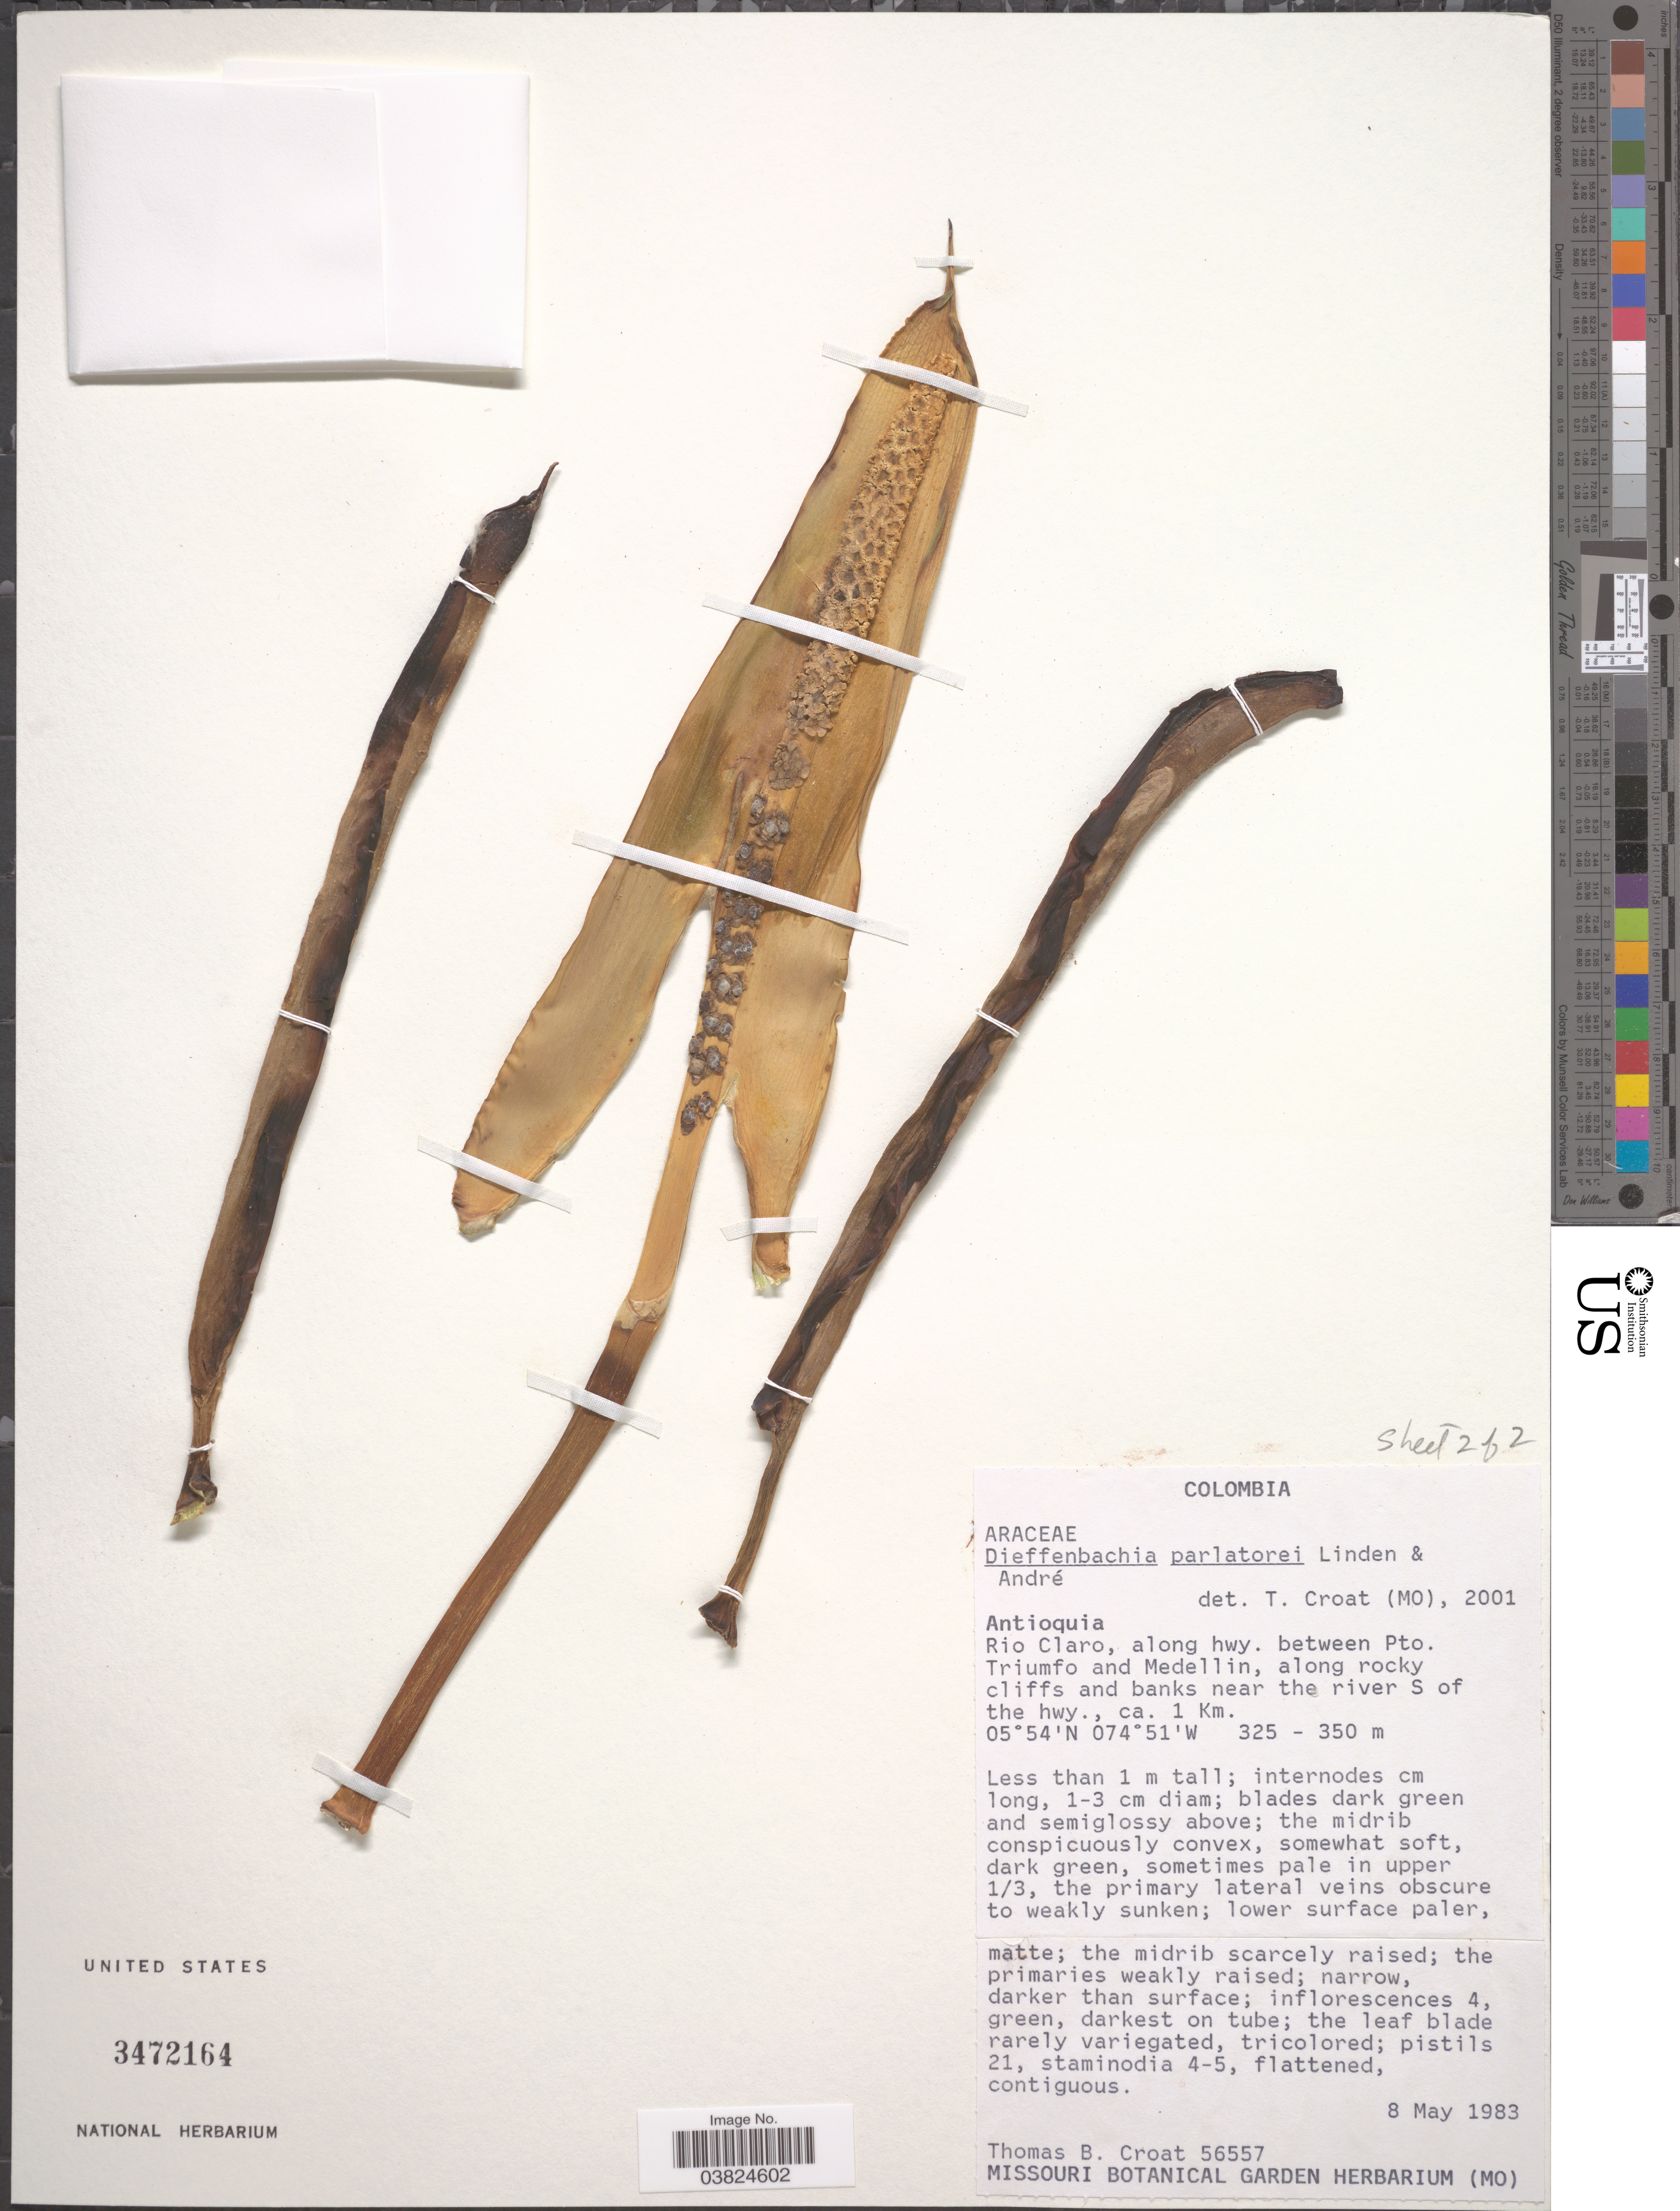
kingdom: Plantae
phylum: Tracheophyta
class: Liliopsida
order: Alismatales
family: Araceae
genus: Dieffenbachia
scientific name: Dieffenbachia parlatorei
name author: Linden & André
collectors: T. B. Croat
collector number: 56557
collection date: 1983-05-08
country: Colombia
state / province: Antioquia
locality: Rio Claro, along hwy. between Pto. Triumfo and Medellin, along rocky cliffs and banks near the river S of the hwy., ca. 1 Km.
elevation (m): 325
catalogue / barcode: US 3472164